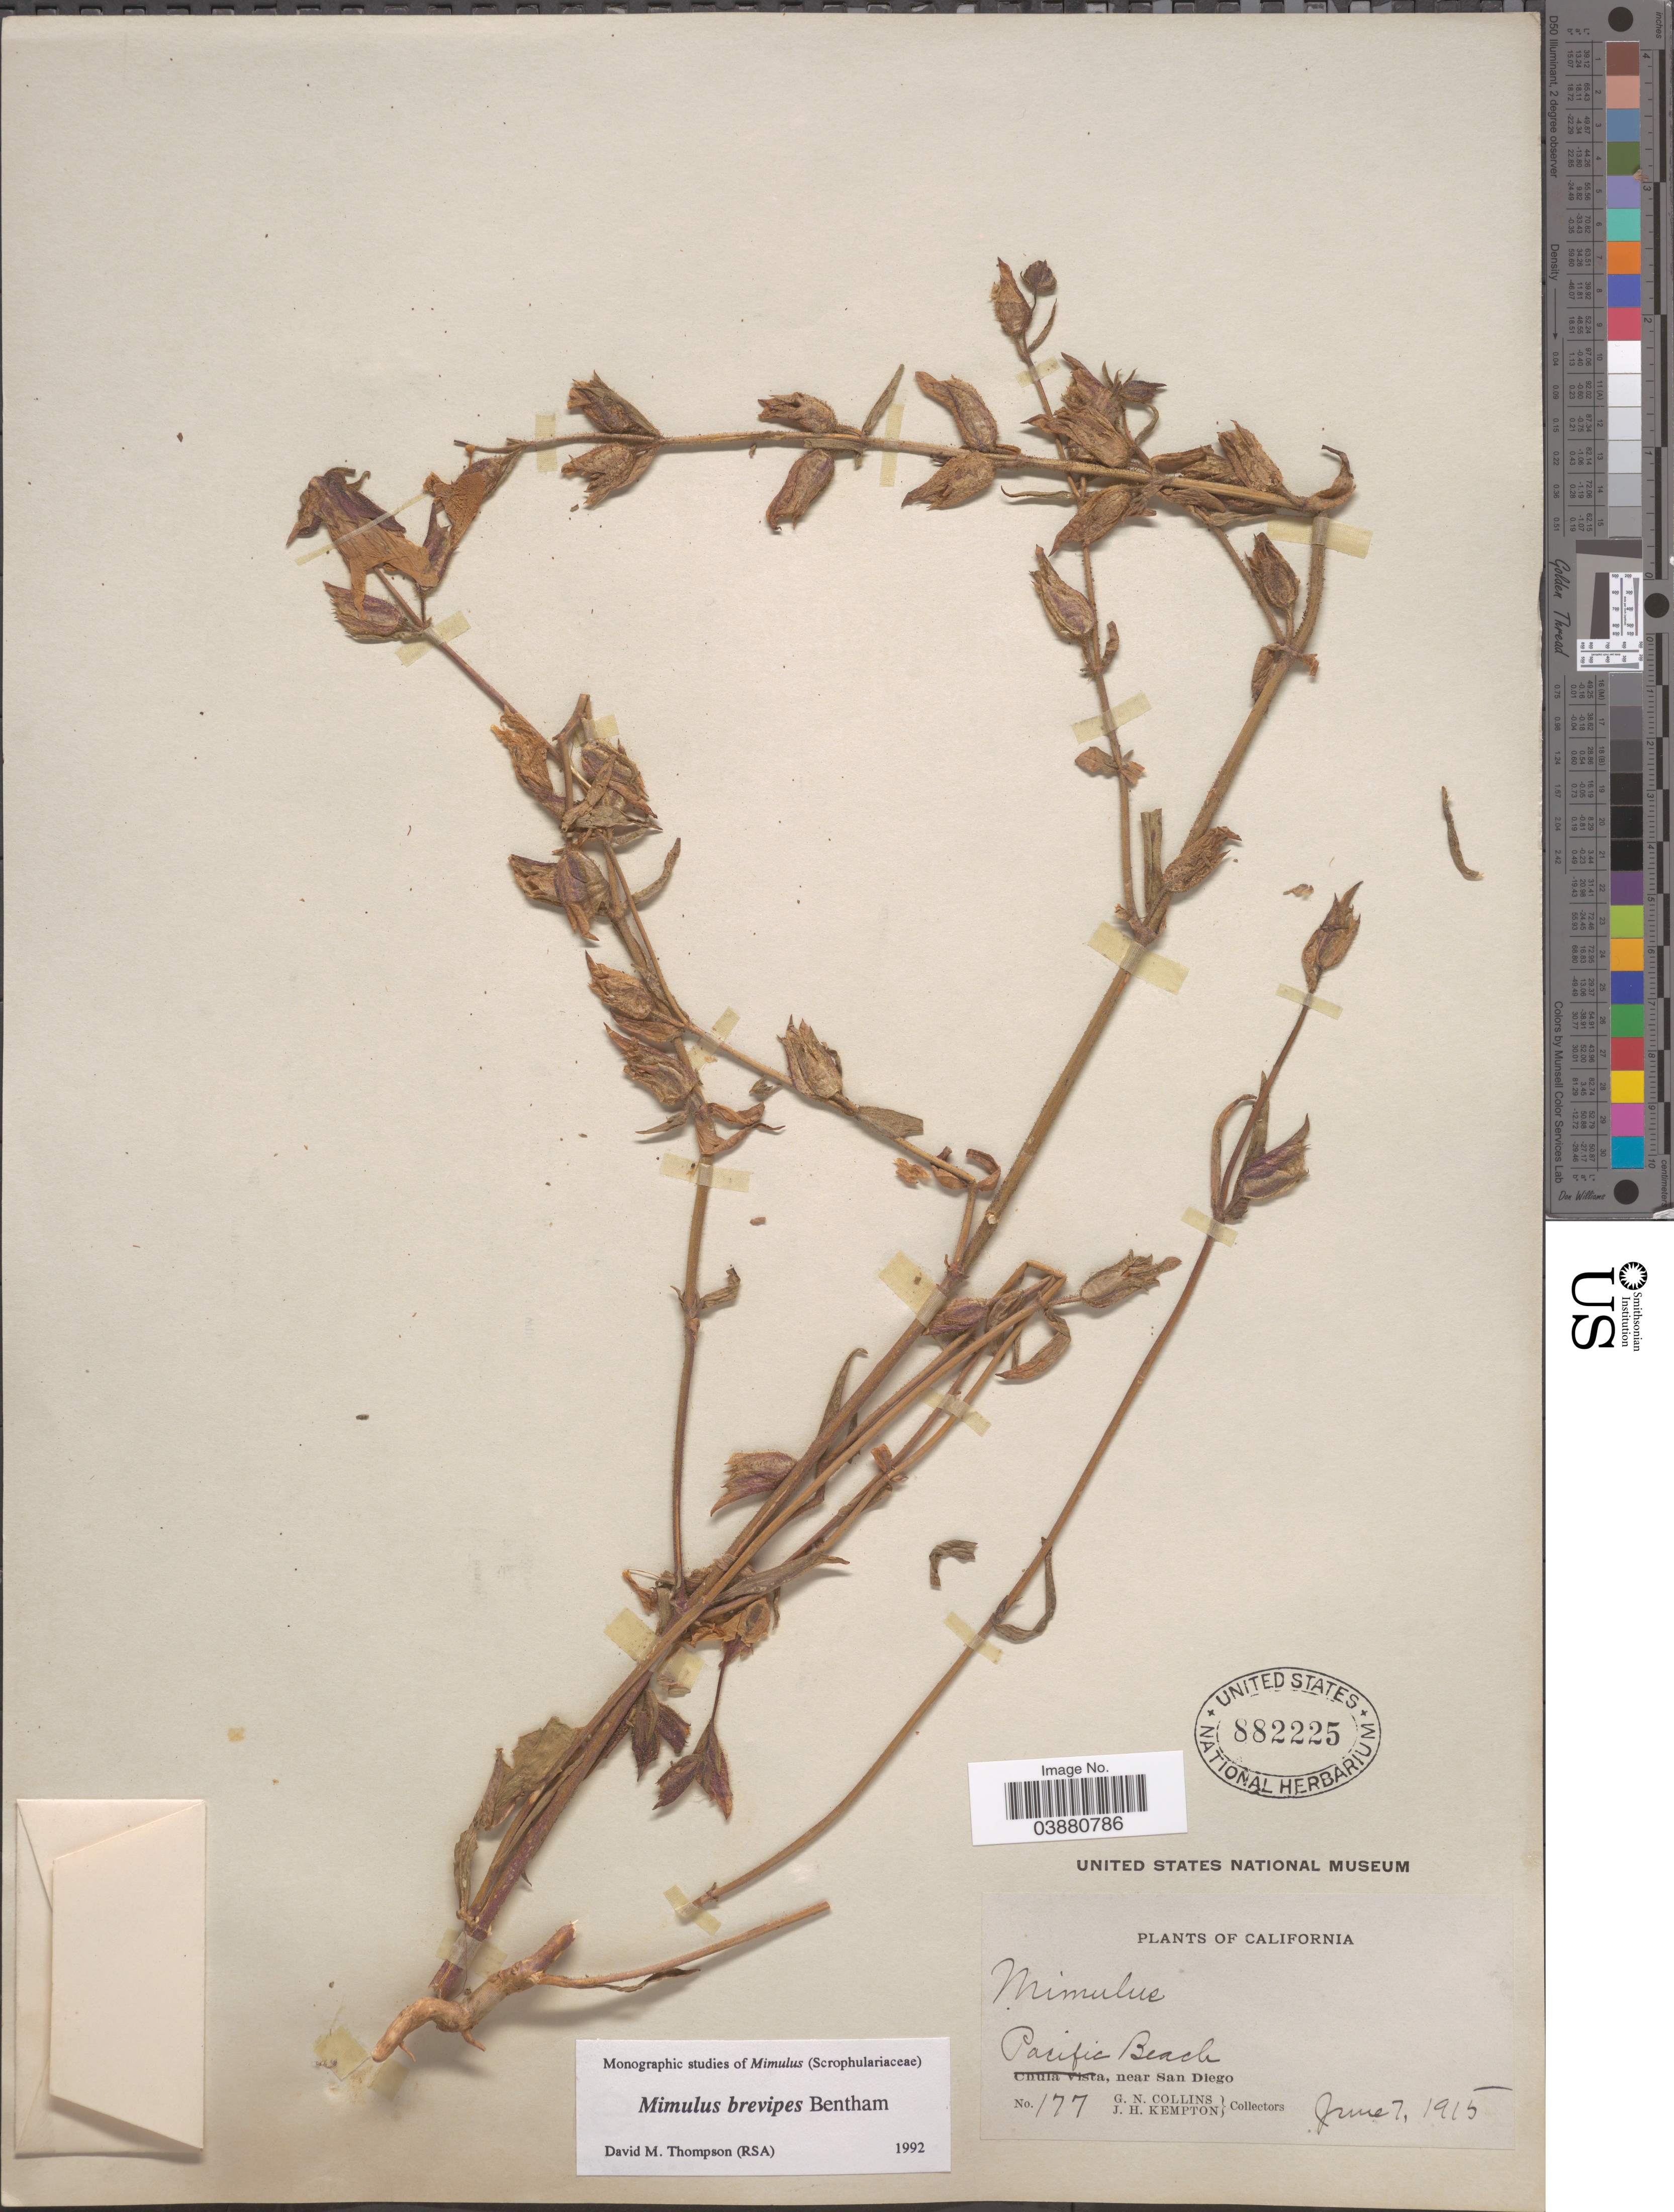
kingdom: Plantae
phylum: Tracheophyta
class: Magnoliopsida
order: Lamiales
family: Phrymaceae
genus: Mimulus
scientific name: Mimulus brevipes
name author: Benth.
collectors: G. Collins & J. H. Kempton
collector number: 177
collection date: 1915-06-07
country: United States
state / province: California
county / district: San Diego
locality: Pacific Beach, near San Diego.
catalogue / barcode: US 882225